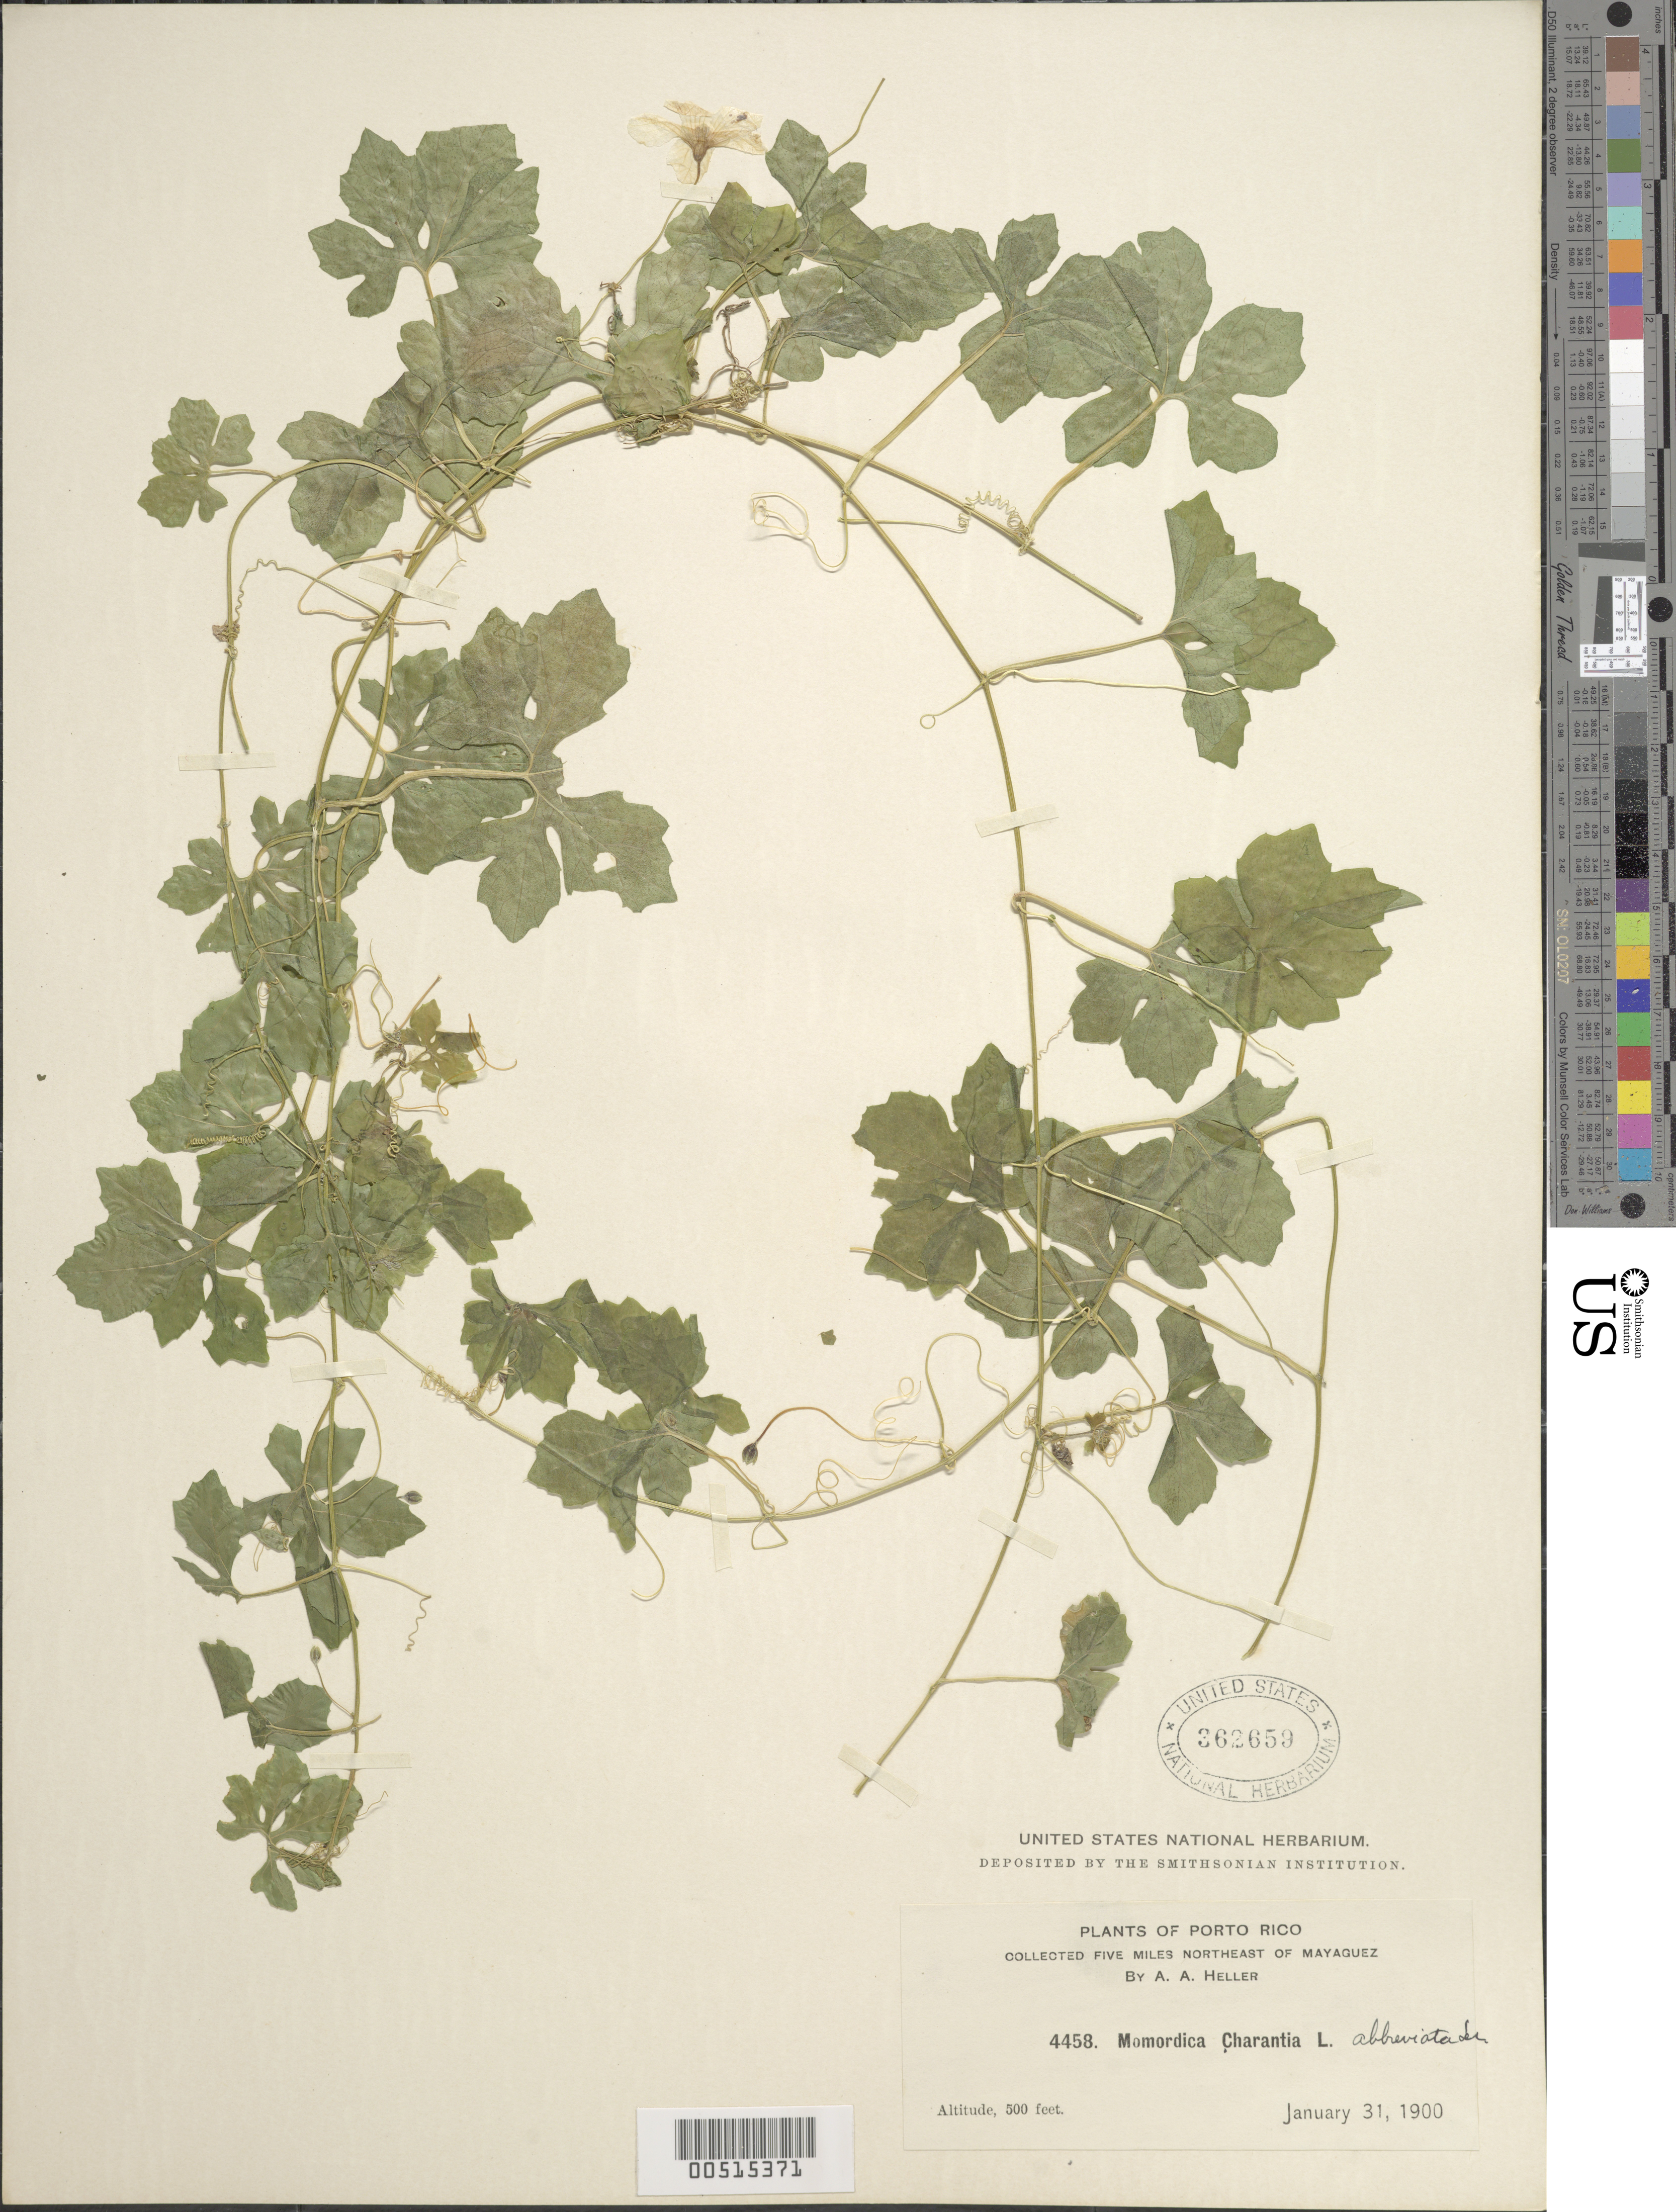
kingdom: Plantae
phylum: Tracheophyta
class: Magnoliopsida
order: Cucurbitales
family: Cucurbitaceae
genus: Momordica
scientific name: Momordica charantia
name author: L.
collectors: -- Heller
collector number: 4458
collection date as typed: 31 Jan 1900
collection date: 1900-01-31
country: Puerto Rico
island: Greater Antilles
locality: Mayaguez, 5 mi. NE of .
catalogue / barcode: US 362659